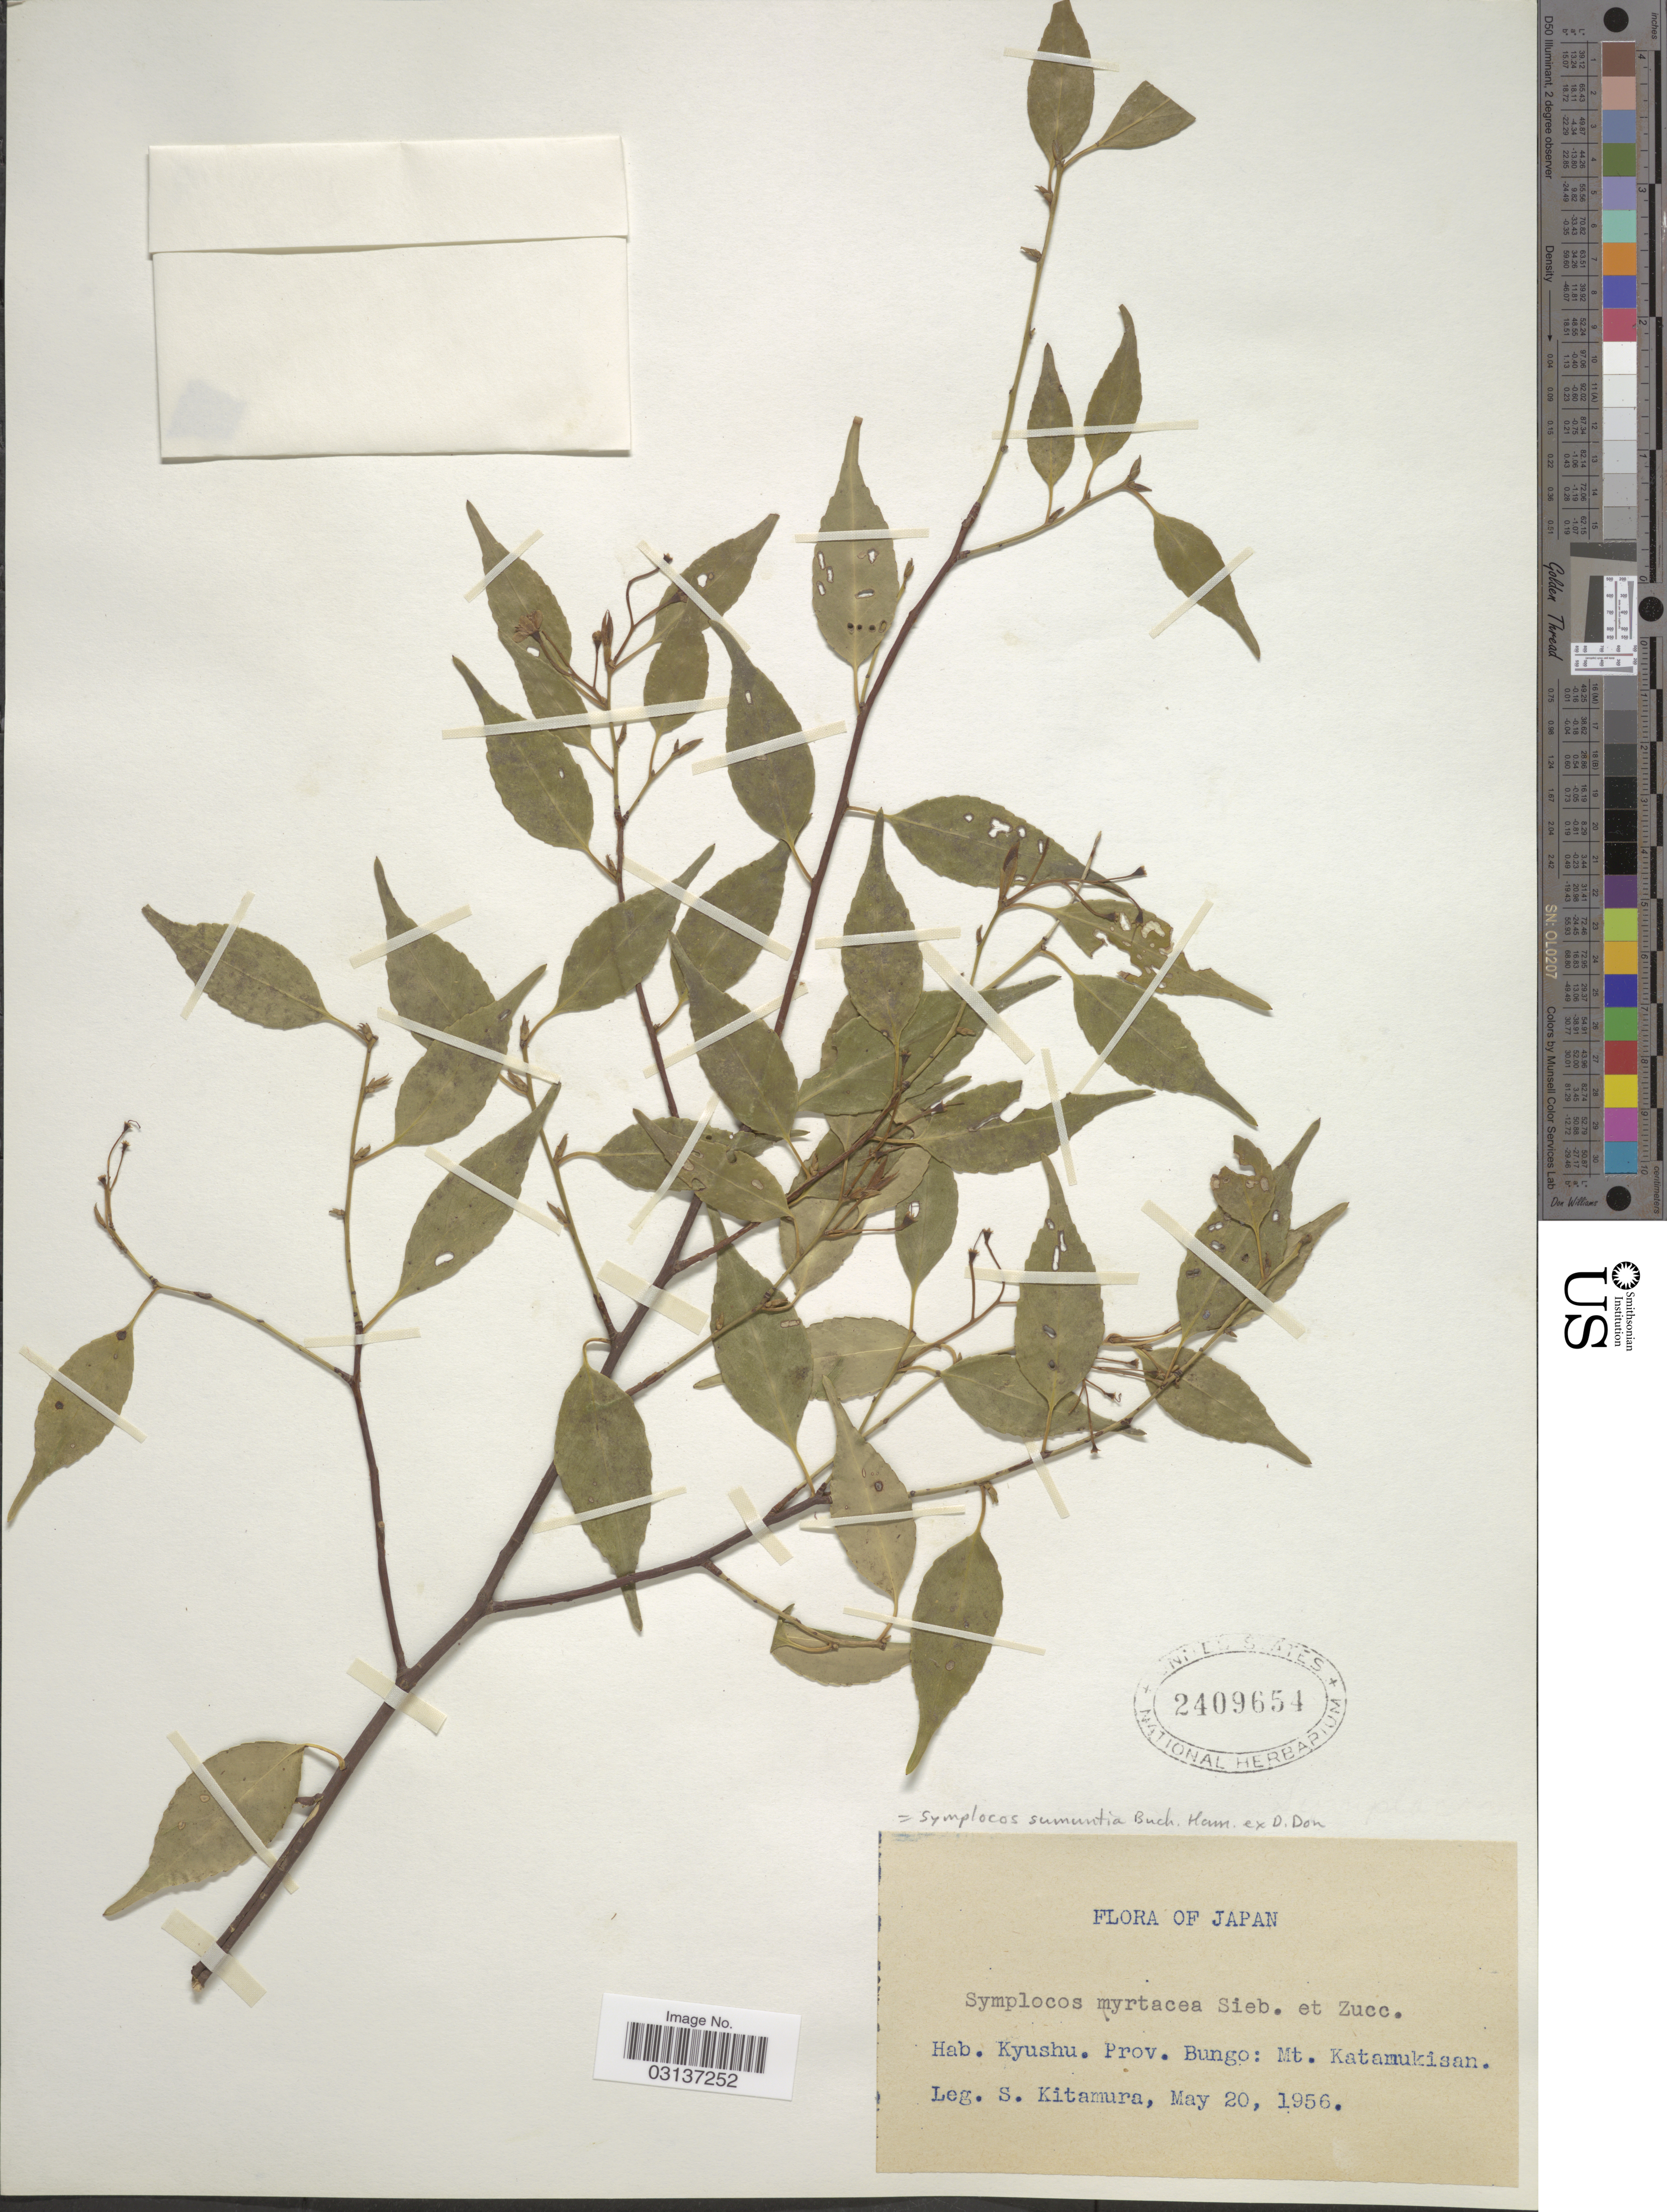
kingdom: Plantae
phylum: Tracheophyta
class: Magnoliopsida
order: Ericales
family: Symplocaceae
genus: Symplocos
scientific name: Symplocos sumuntia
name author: Buch.-Ham. ex D. Don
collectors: S. Kitamura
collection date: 1956-05-20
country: Japan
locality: Kyushu. Prov. Bungo: Mt. Katamukisan.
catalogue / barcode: US 2409654